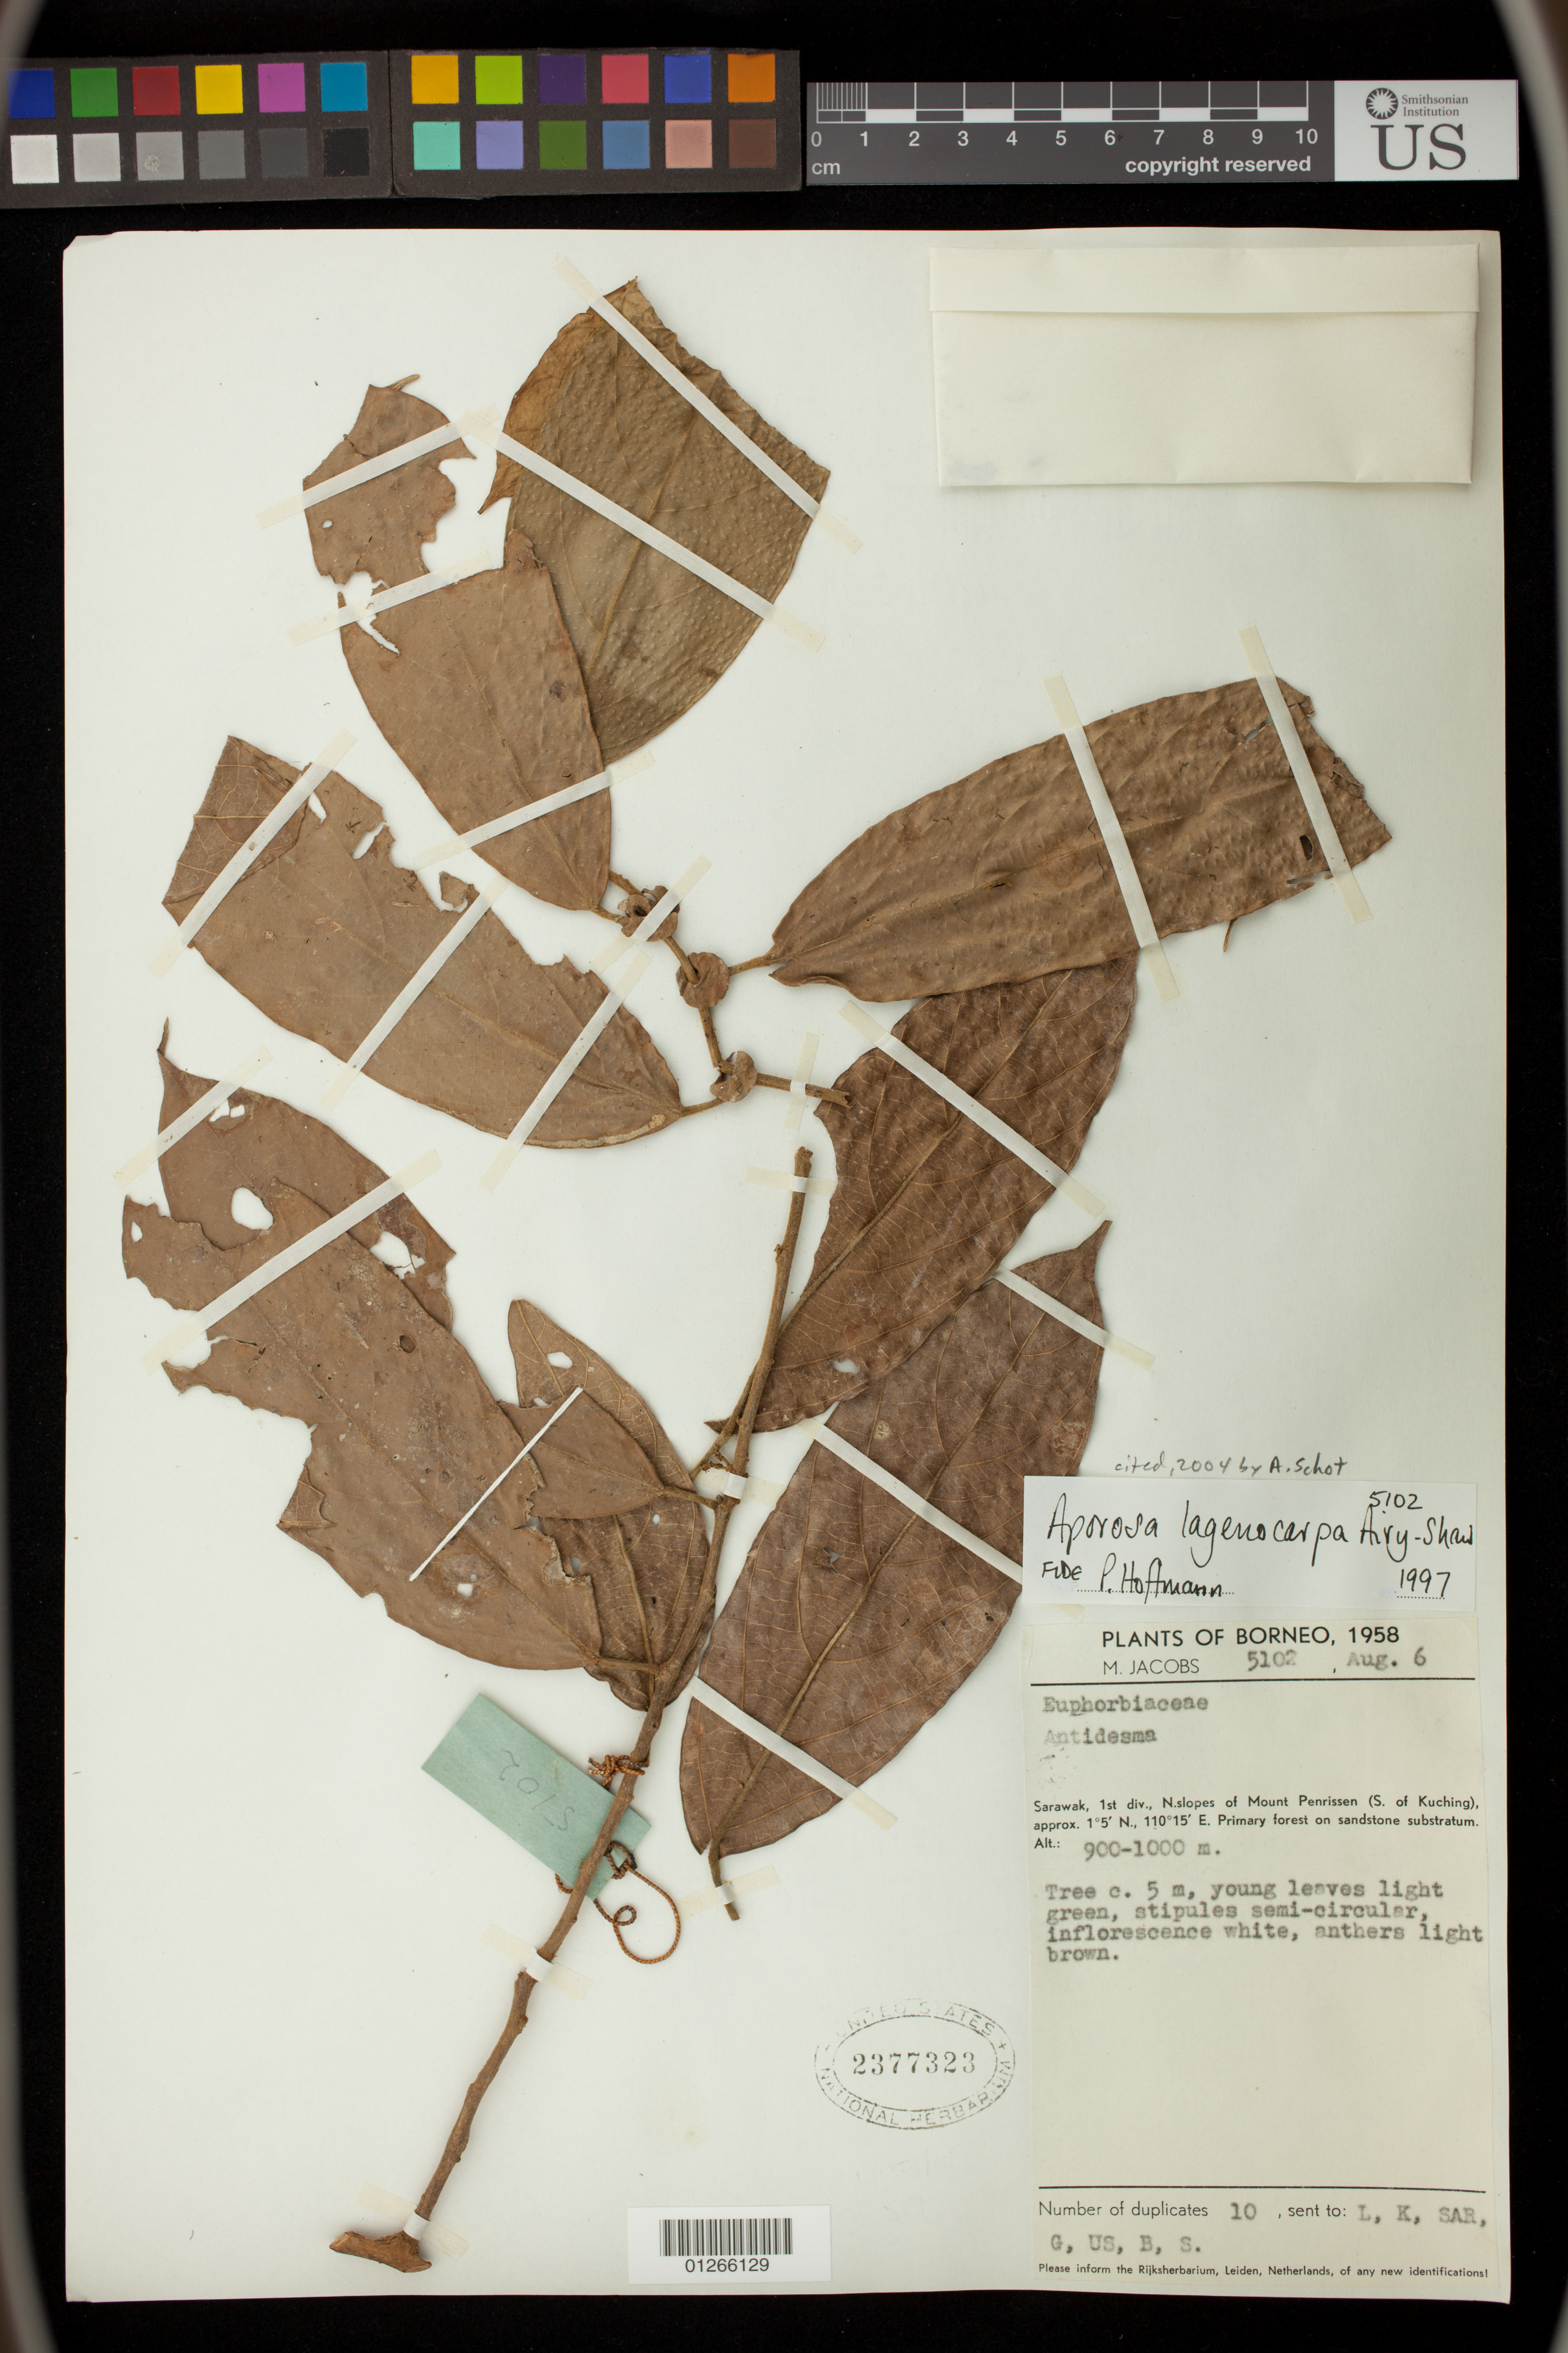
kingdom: Plantae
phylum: Tracheophyta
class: Magnoliopsida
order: Malpighiales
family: Phyllanthaceae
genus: Aporosa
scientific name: Aporosa lagenocarpa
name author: Airy Shaw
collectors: M. Jacobs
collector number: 5102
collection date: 1958-08-06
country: Indonesia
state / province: Borneo, Sarawak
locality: Sarawak, 1st div., N. slopes of Mount Penrissen (S. of Kuching)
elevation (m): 900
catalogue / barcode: US 2377323